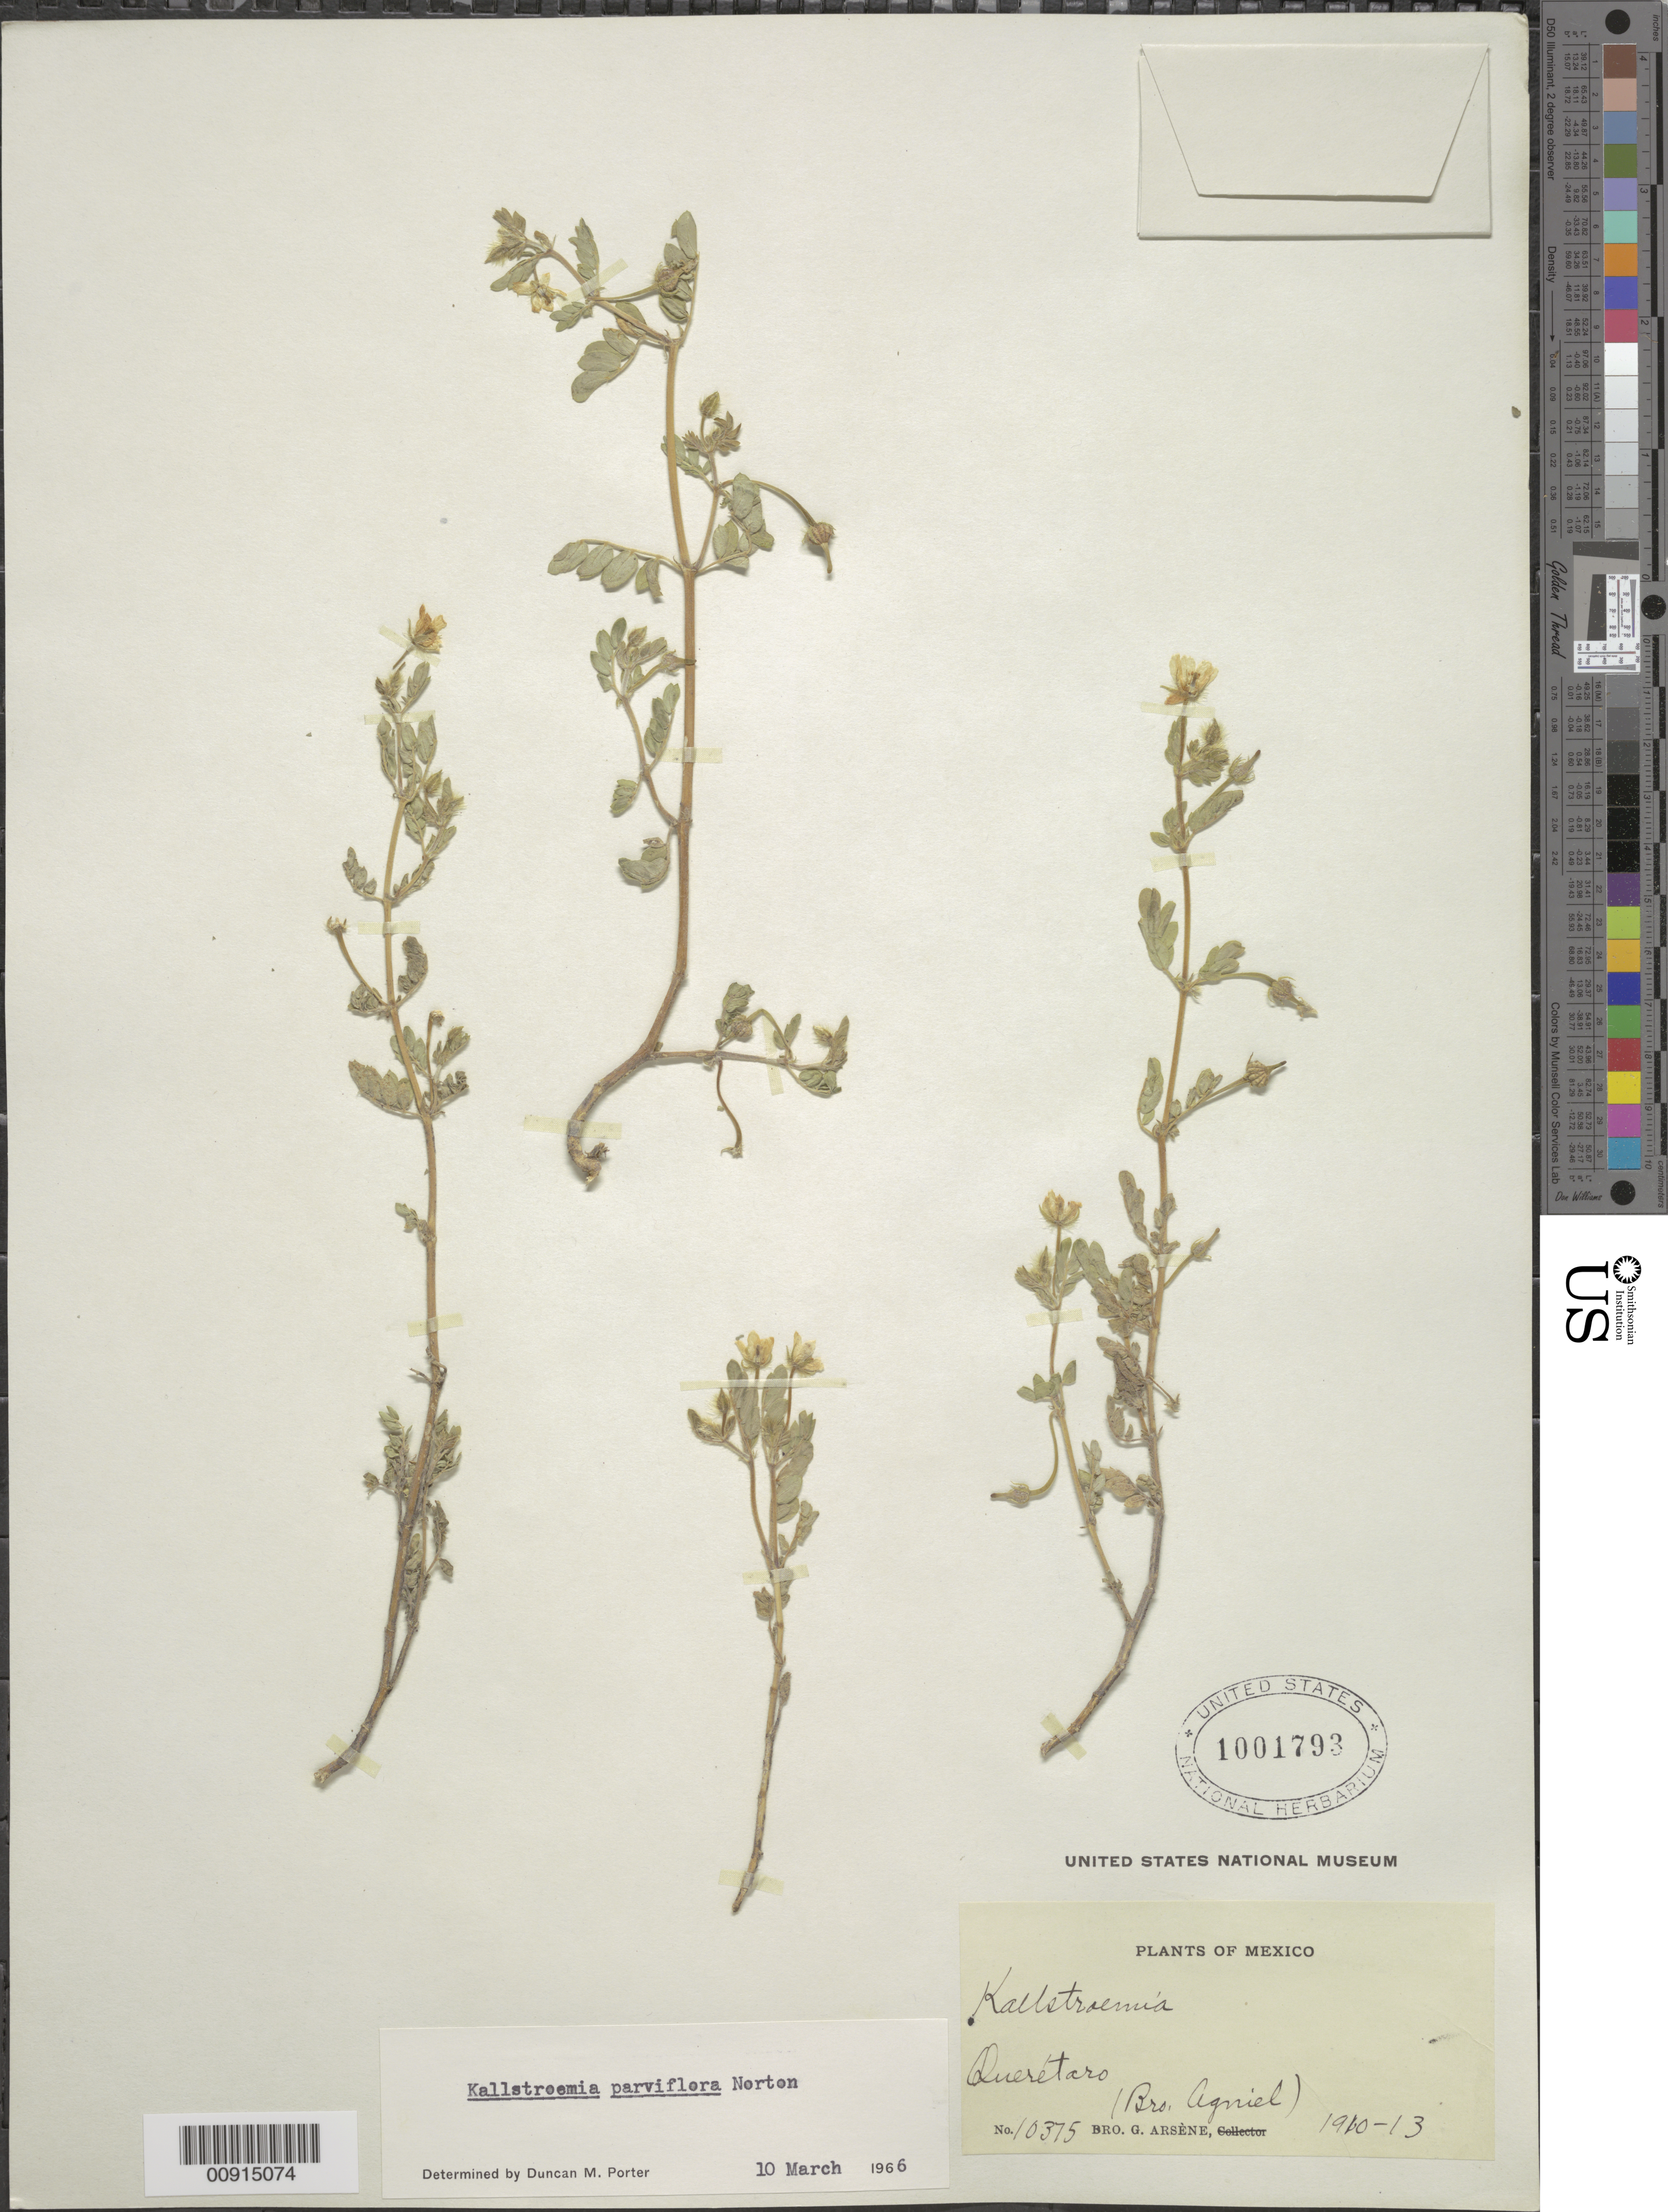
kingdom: Plantae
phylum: Tracheophyta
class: Magnoliopsida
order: Zygophyllales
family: Zygophyllaceae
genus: Kallstroemia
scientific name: Kallstroemia parviflora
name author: Norton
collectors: Bro. Agniel & Bro. G. Arsène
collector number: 10375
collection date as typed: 1910 to -- --- 1913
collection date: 1910/1913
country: Mexico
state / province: Querétaro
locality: Querétaro.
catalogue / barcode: US 1001793